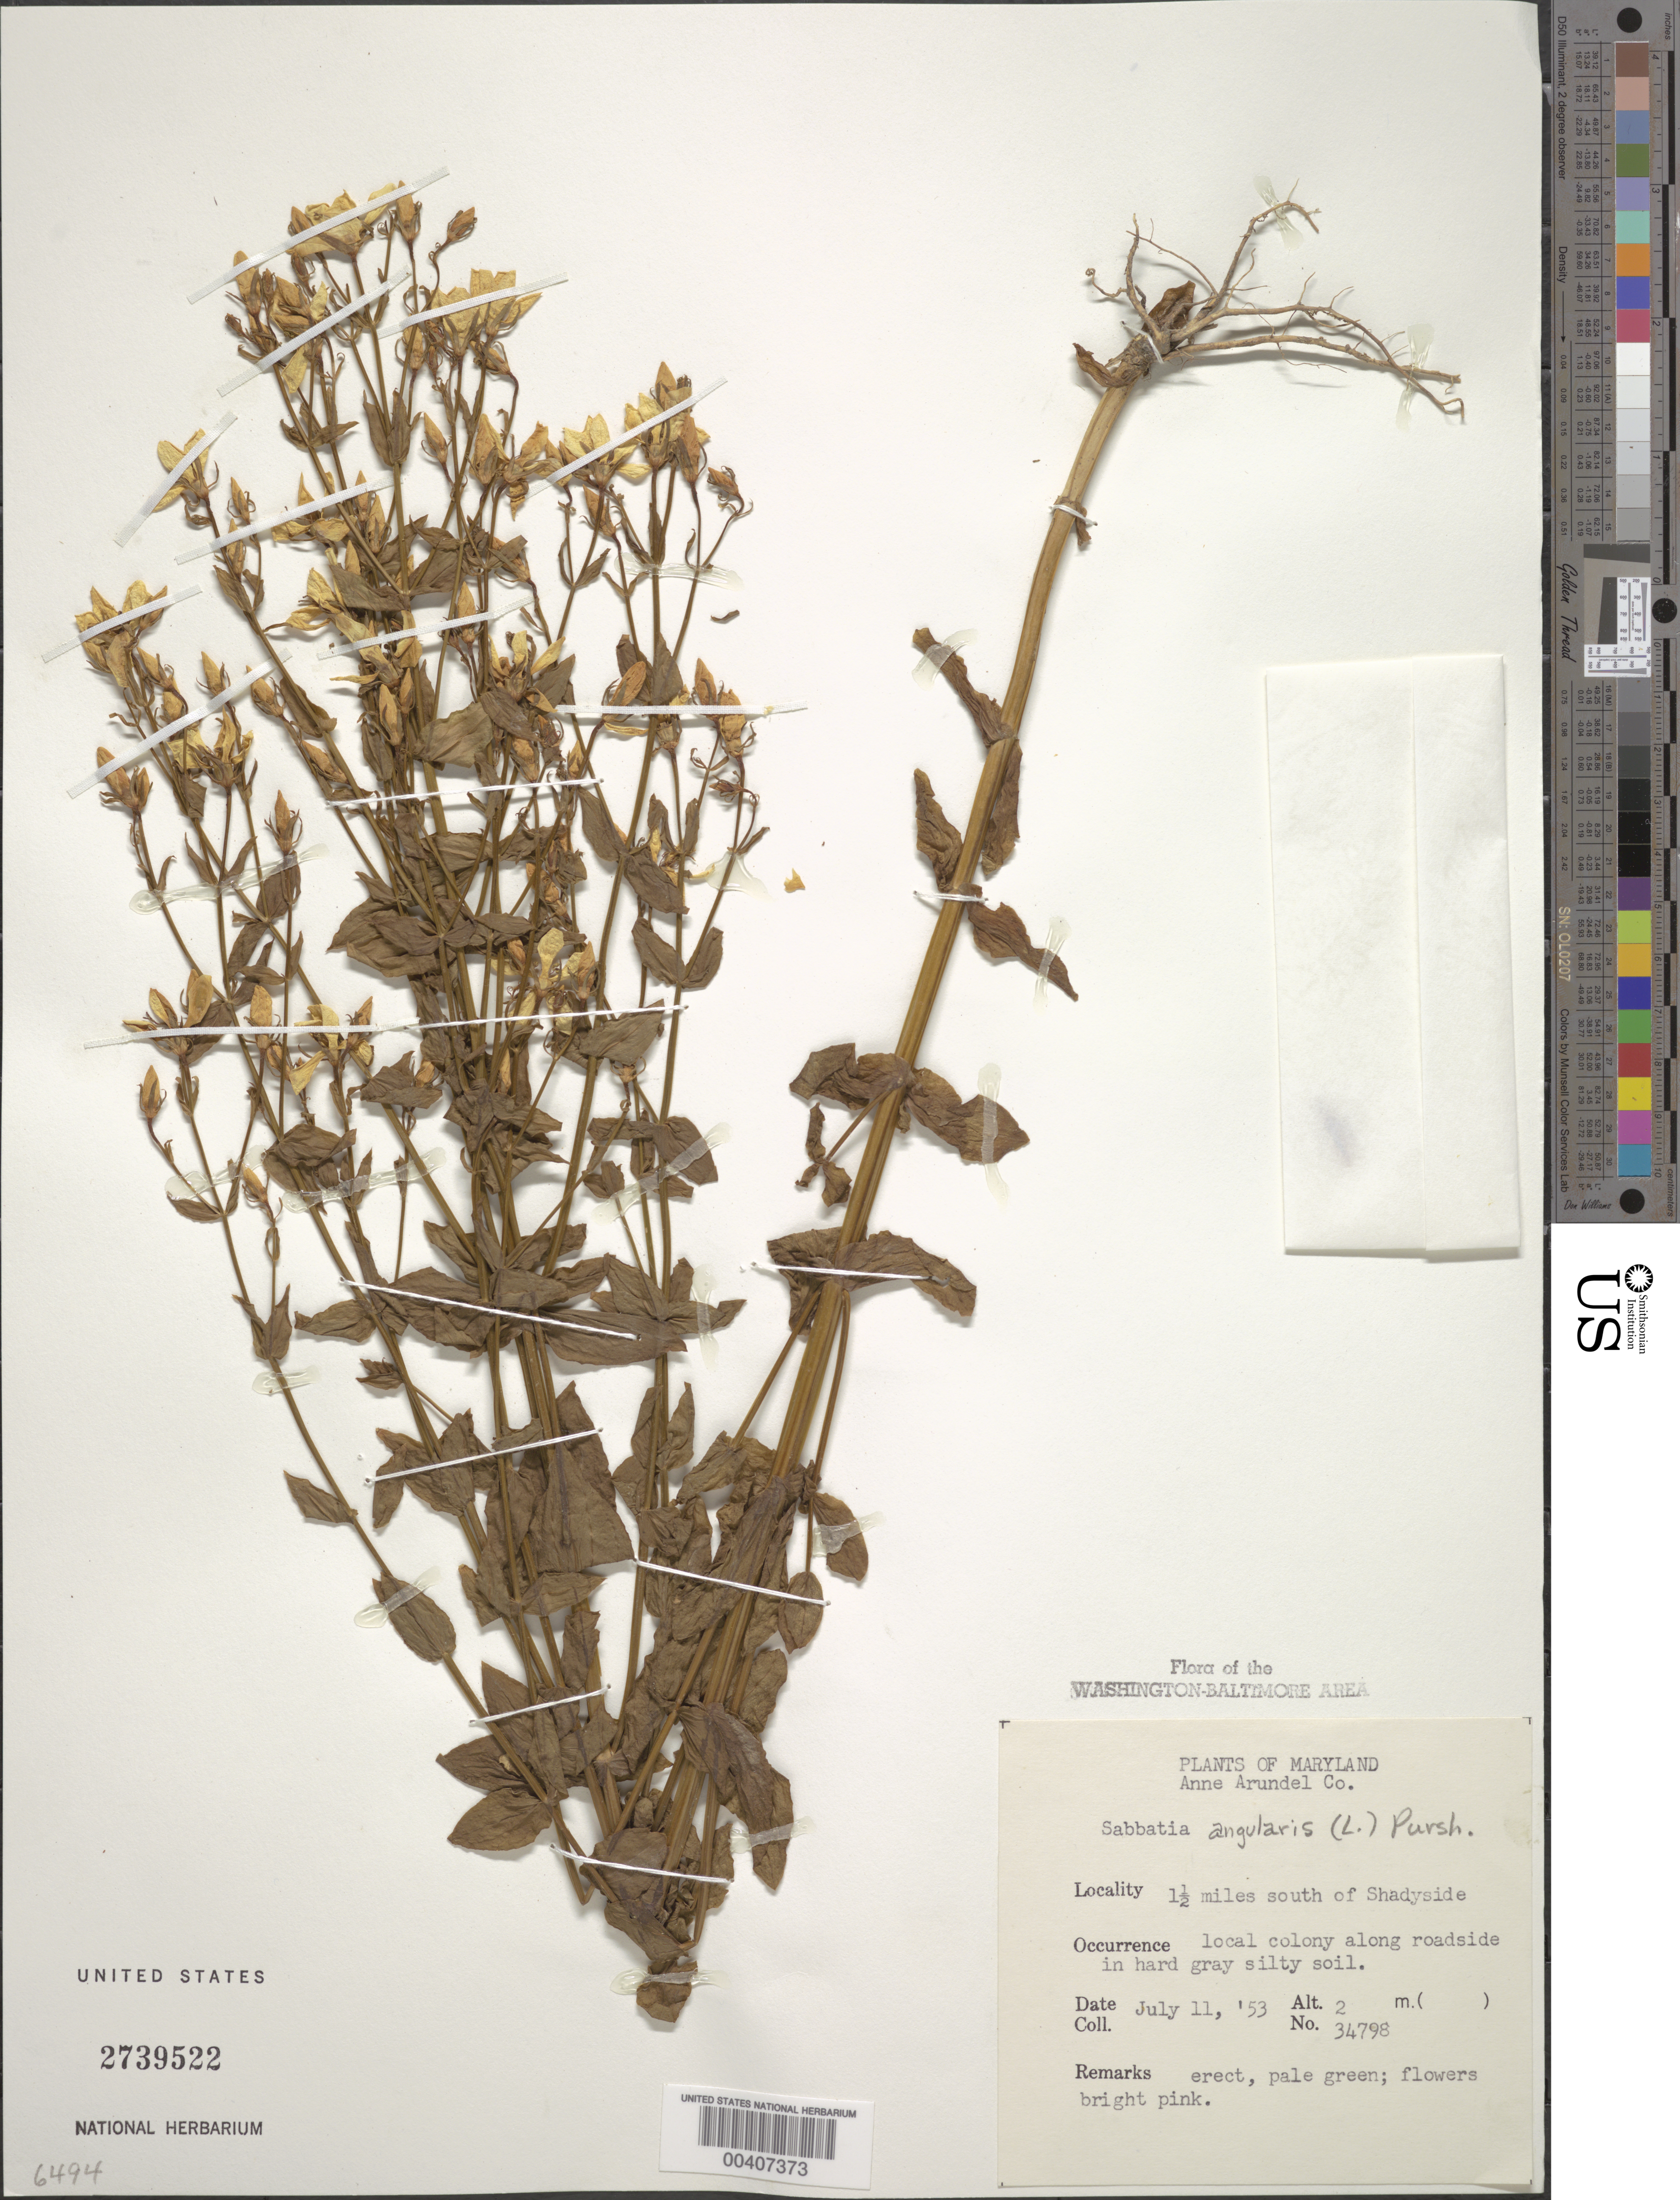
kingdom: Plantae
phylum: Tracheophyta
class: Magnoliopsida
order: Gentianales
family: Gentianaceae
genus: Sabatia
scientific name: Sabatia angularis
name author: (L.) Pursh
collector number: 34798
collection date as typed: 11 Jul 1953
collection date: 1953-07-11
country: United States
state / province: Maryland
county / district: Anne Arundel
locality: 1.5 mi. S of Shadyside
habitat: Local colony along roadside, hard gray silty soil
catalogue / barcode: US 2739522